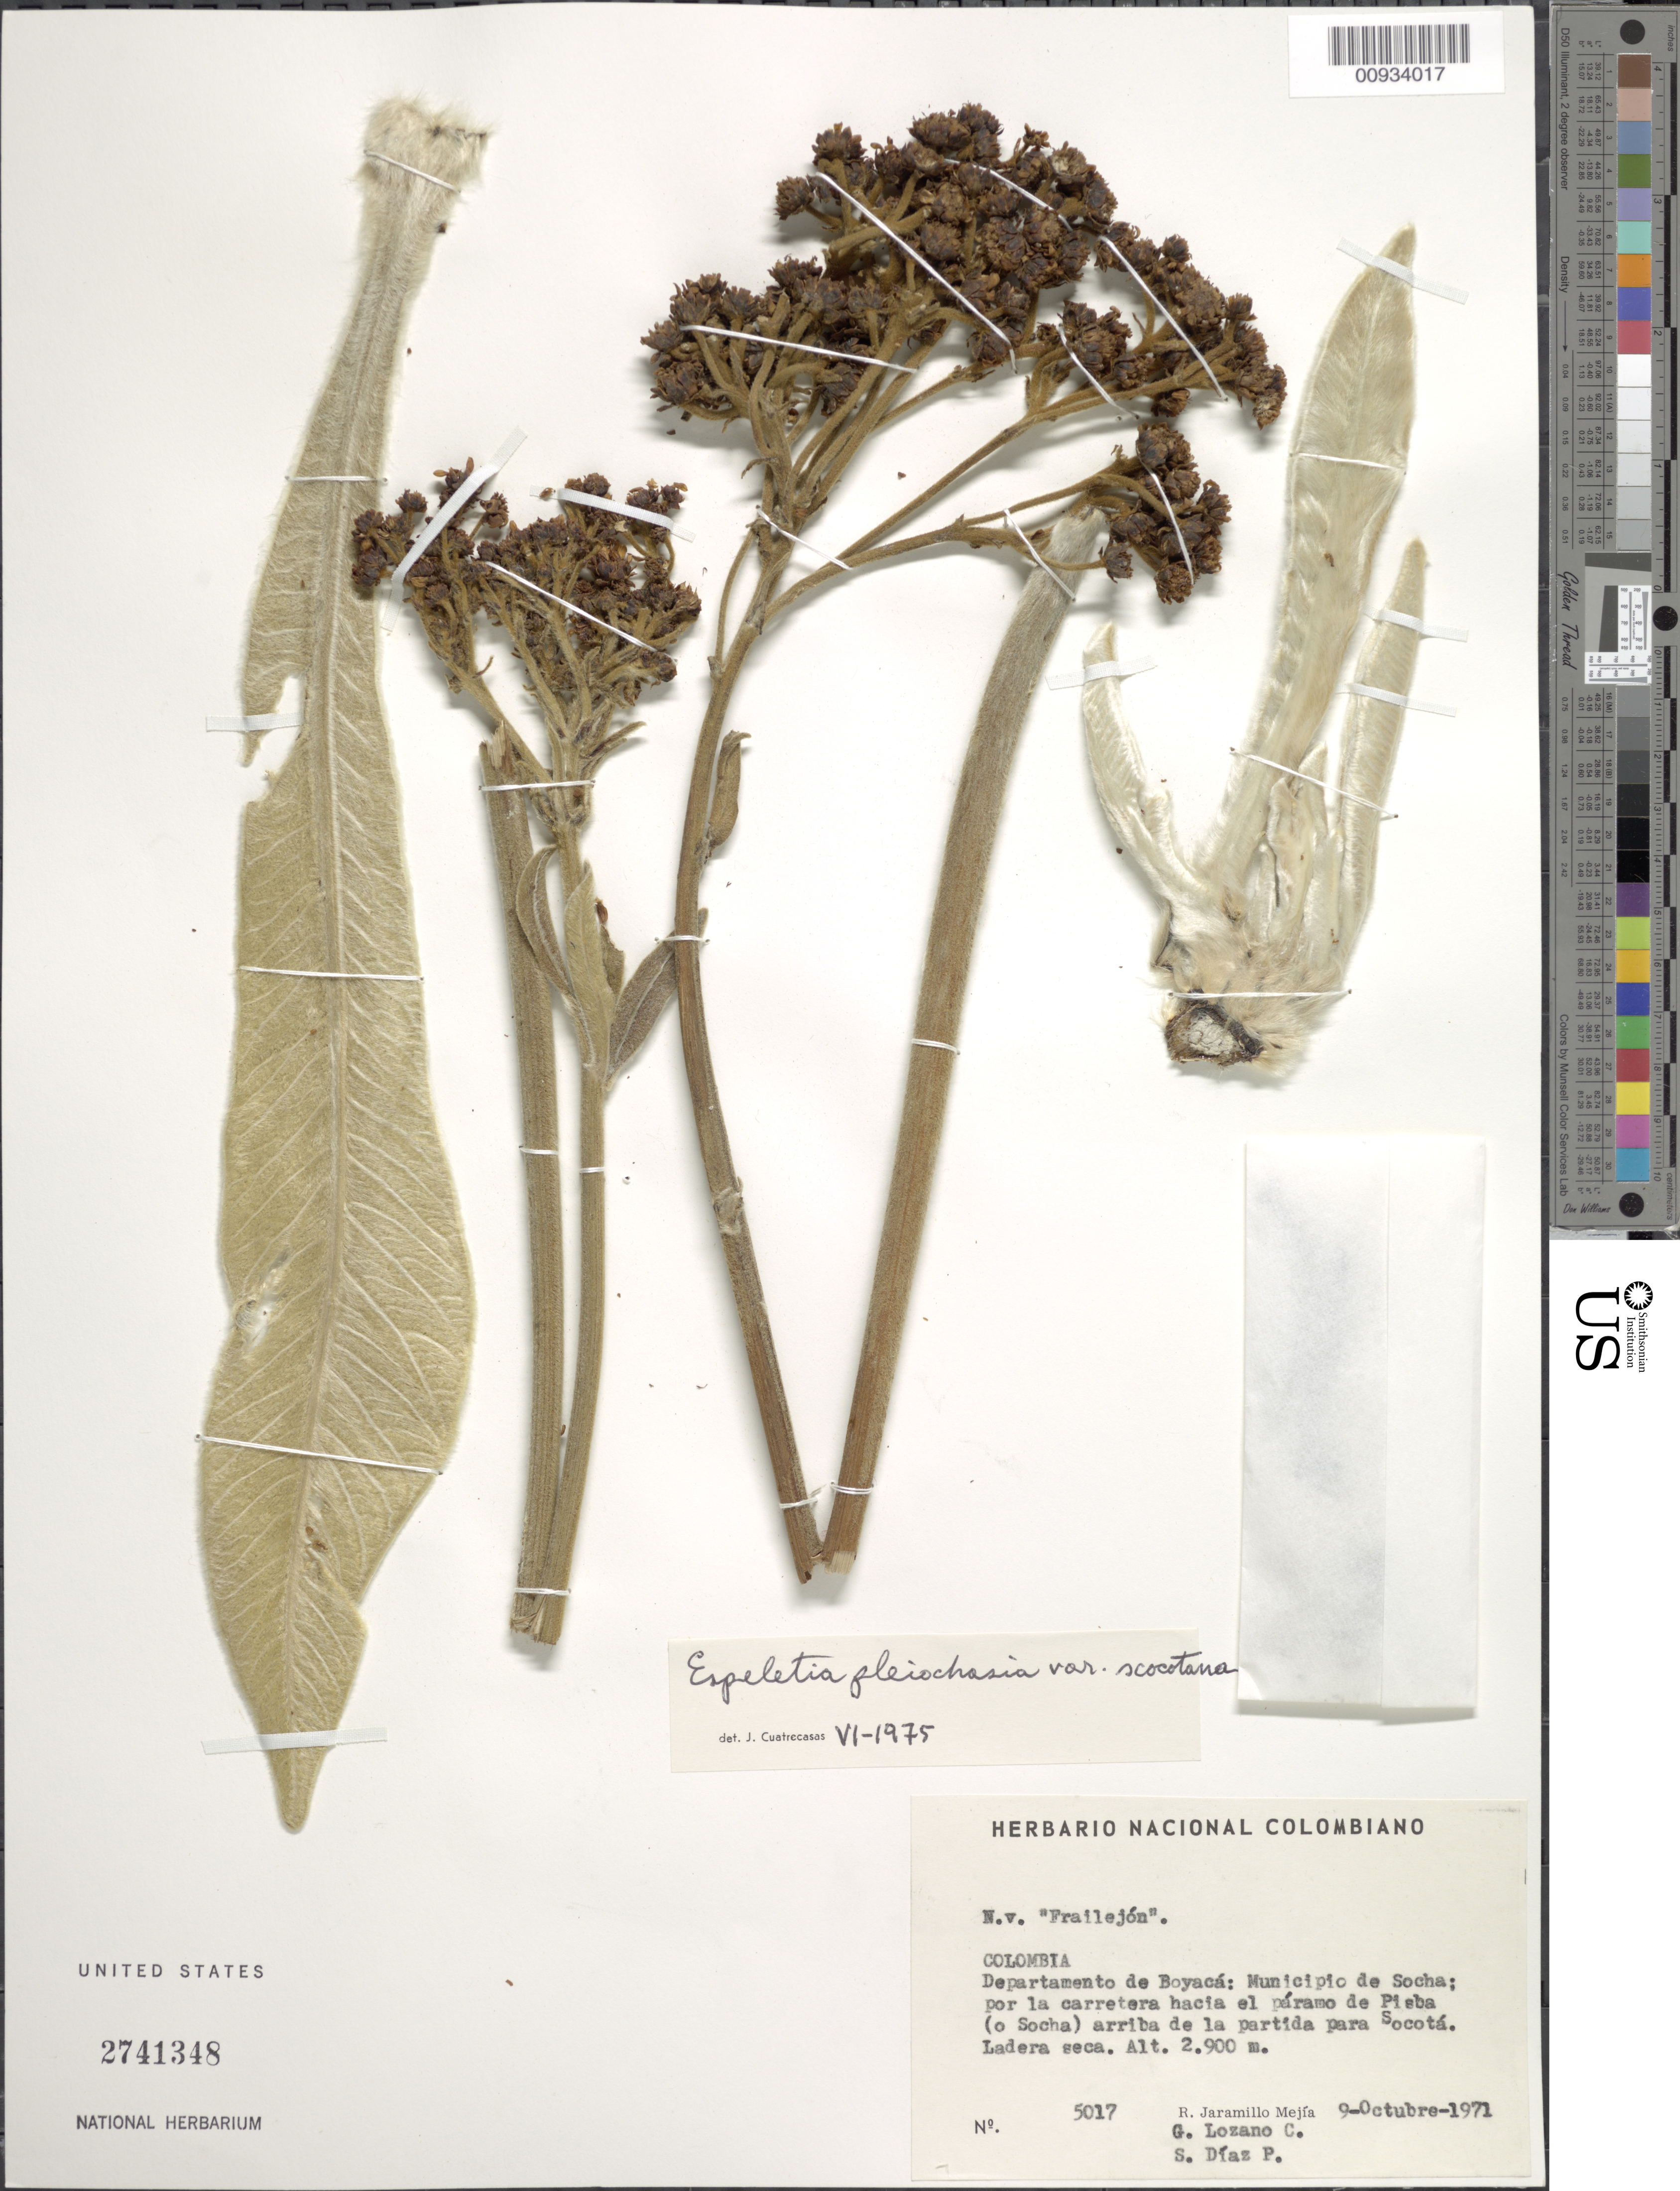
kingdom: Plantae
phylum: Tracheophyta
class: Magnoliopsida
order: Asterales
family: Asteraceae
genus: Espeletiopsis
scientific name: Espeletiopsis pleichasia var. socotana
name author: Cuatrec.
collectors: R. Jaramillo M., G. Lozano-Contreras & S. Díaz Píedrahíta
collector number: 5017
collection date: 1971-10-09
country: Colombia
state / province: Boyacá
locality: Municipio de Socha, por la carretera hacia el paramo de Pieba (o Socha) arriba de la partida para Socota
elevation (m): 2900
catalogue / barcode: US 2741348